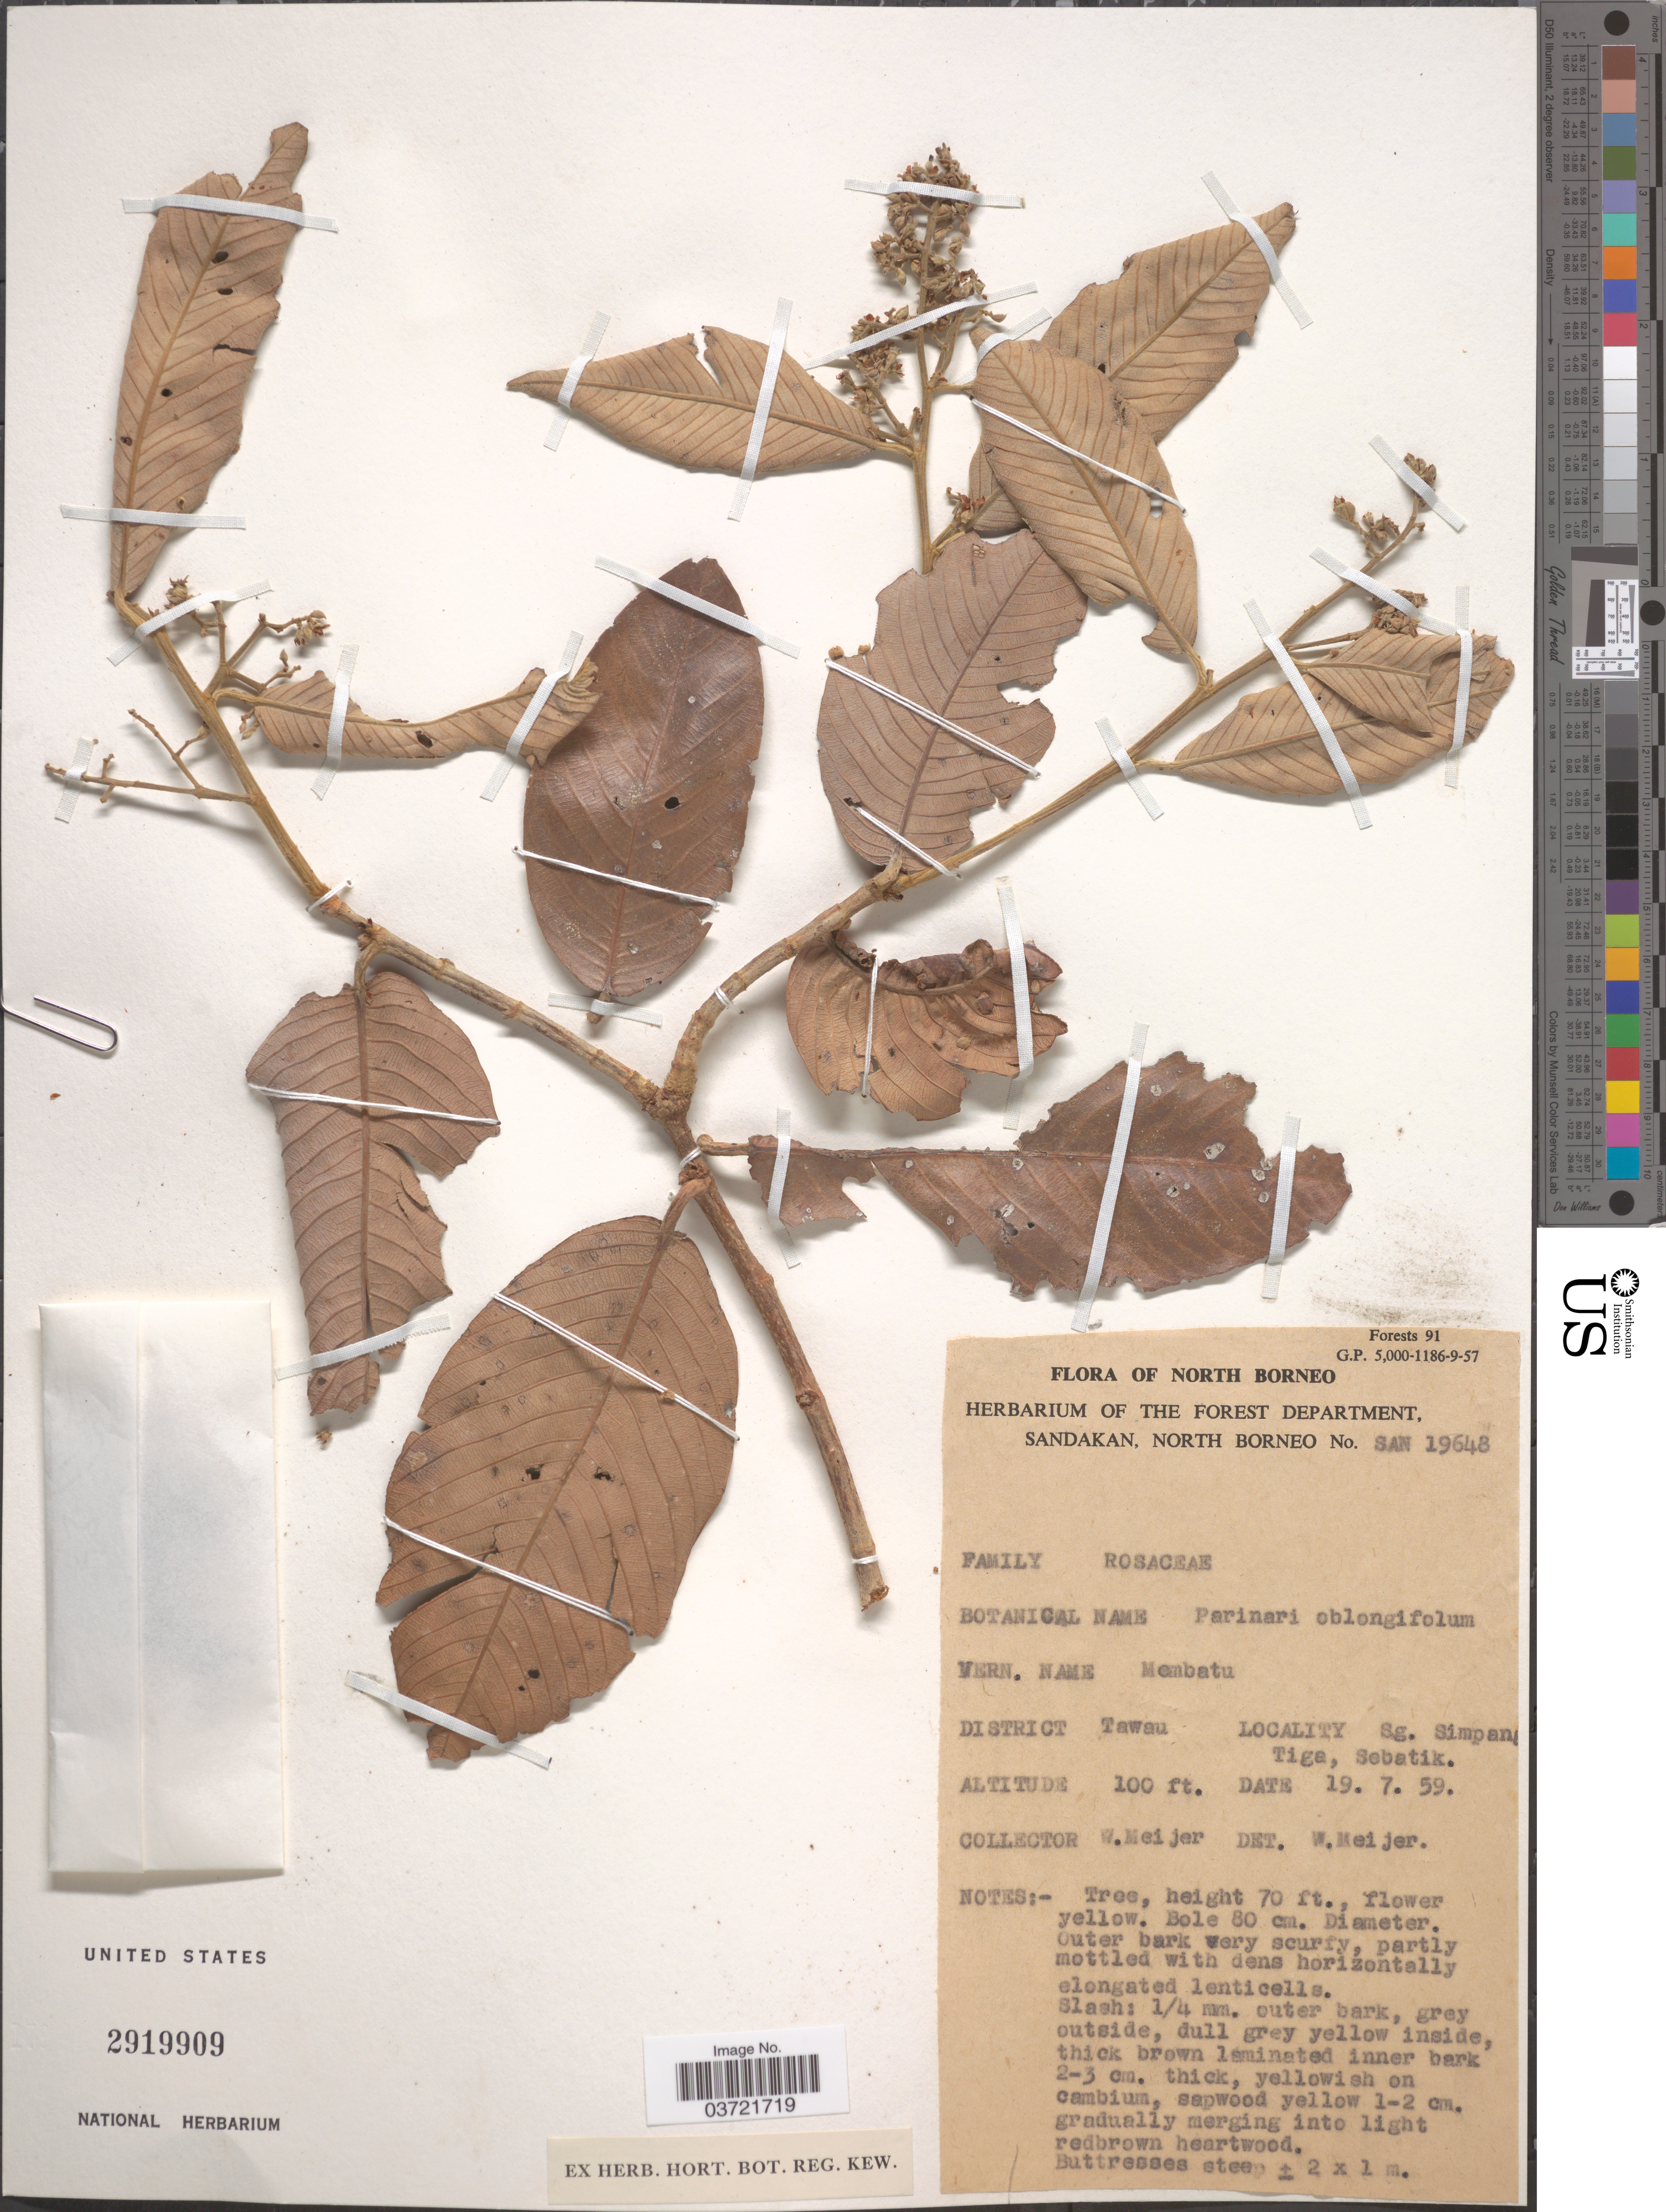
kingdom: Plantae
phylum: Tracheophyta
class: Magnoliopsida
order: Malpighiales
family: Chrysobalanaceae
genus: Parinari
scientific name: Parinari oblongifolia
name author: Hook. f.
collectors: W. Meijer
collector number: SAN 19648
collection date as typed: Transcribed d/m/y: 19/7/59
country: Malaysia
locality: North Borneo. District Tawau. Sg. Simpan [illegible text]. Tiga, Sebatik.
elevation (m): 30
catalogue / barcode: US 2919909